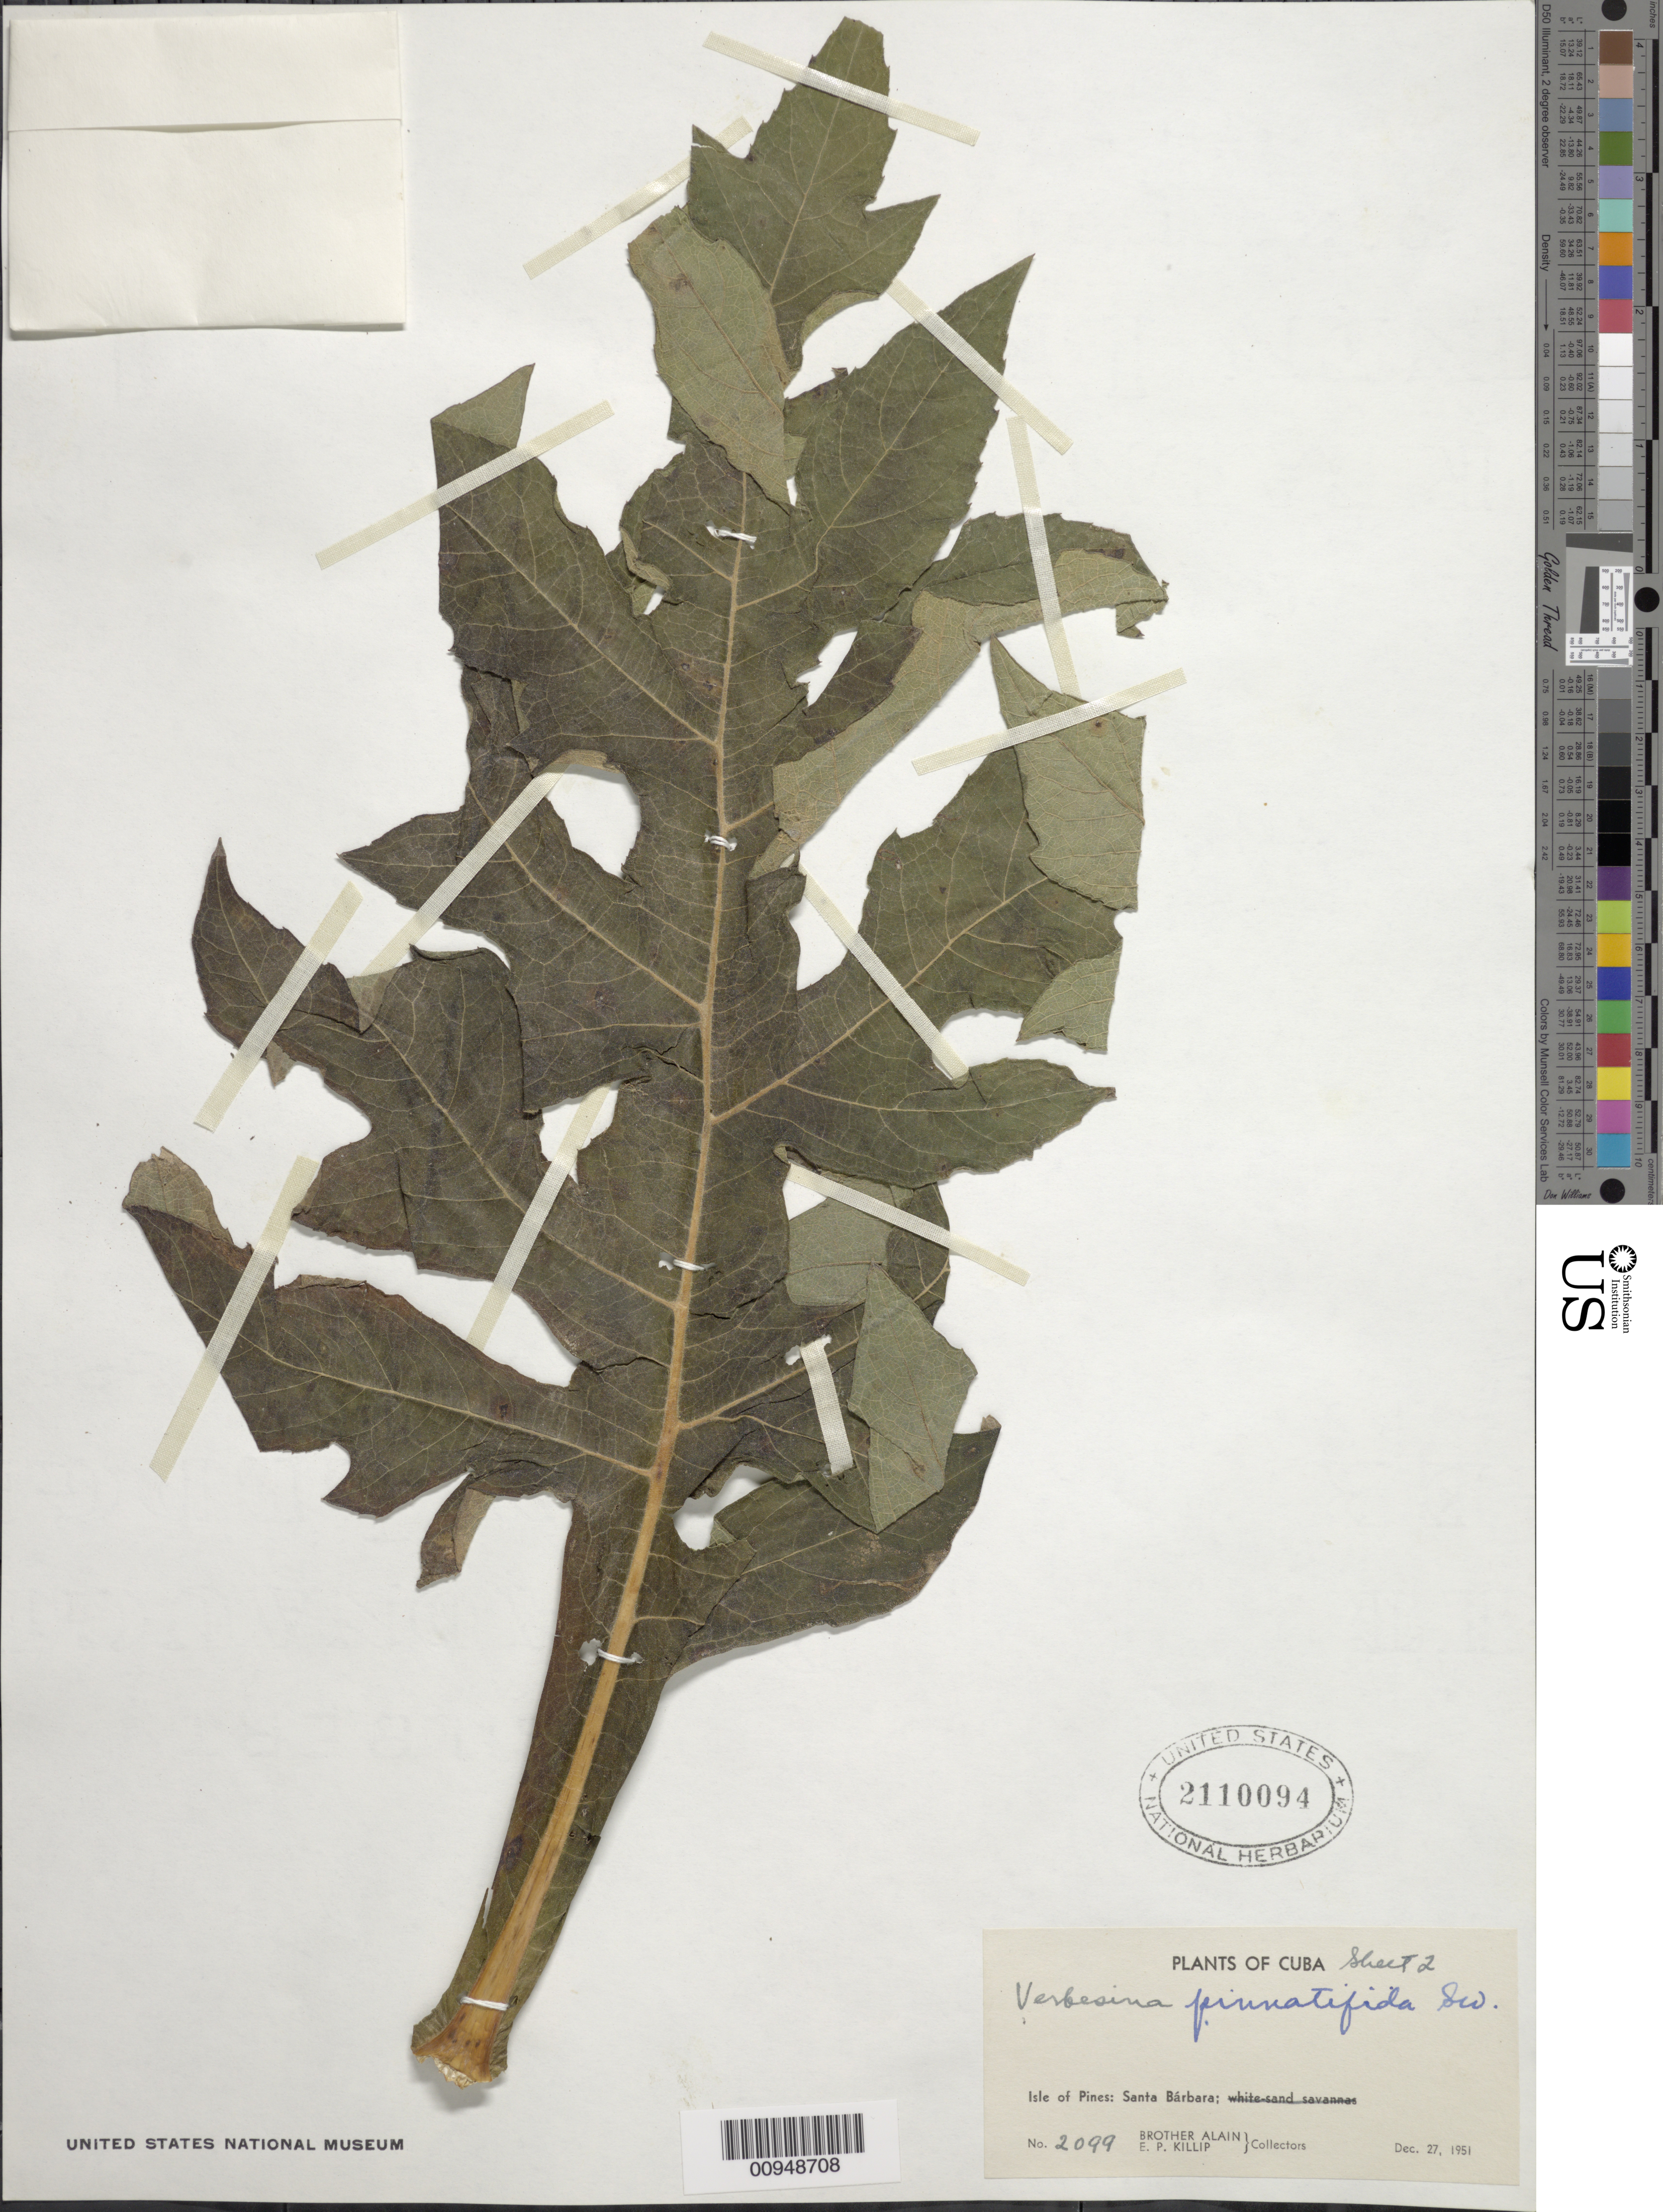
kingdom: Plantae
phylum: Tracheophyta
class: Magnoliopsida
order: Asterales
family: Asteraceae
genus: Verbesina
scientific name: Verbesina pinnatifida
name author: Sw.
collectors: A. H. Liogier & E. P. Killip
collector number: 2099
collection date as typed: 27 Dec 1951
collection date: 1951-12-27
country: Cuba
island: Isla de la Juventud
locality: Isle of Pines, Santa Bárbara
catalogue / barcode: US 2110094